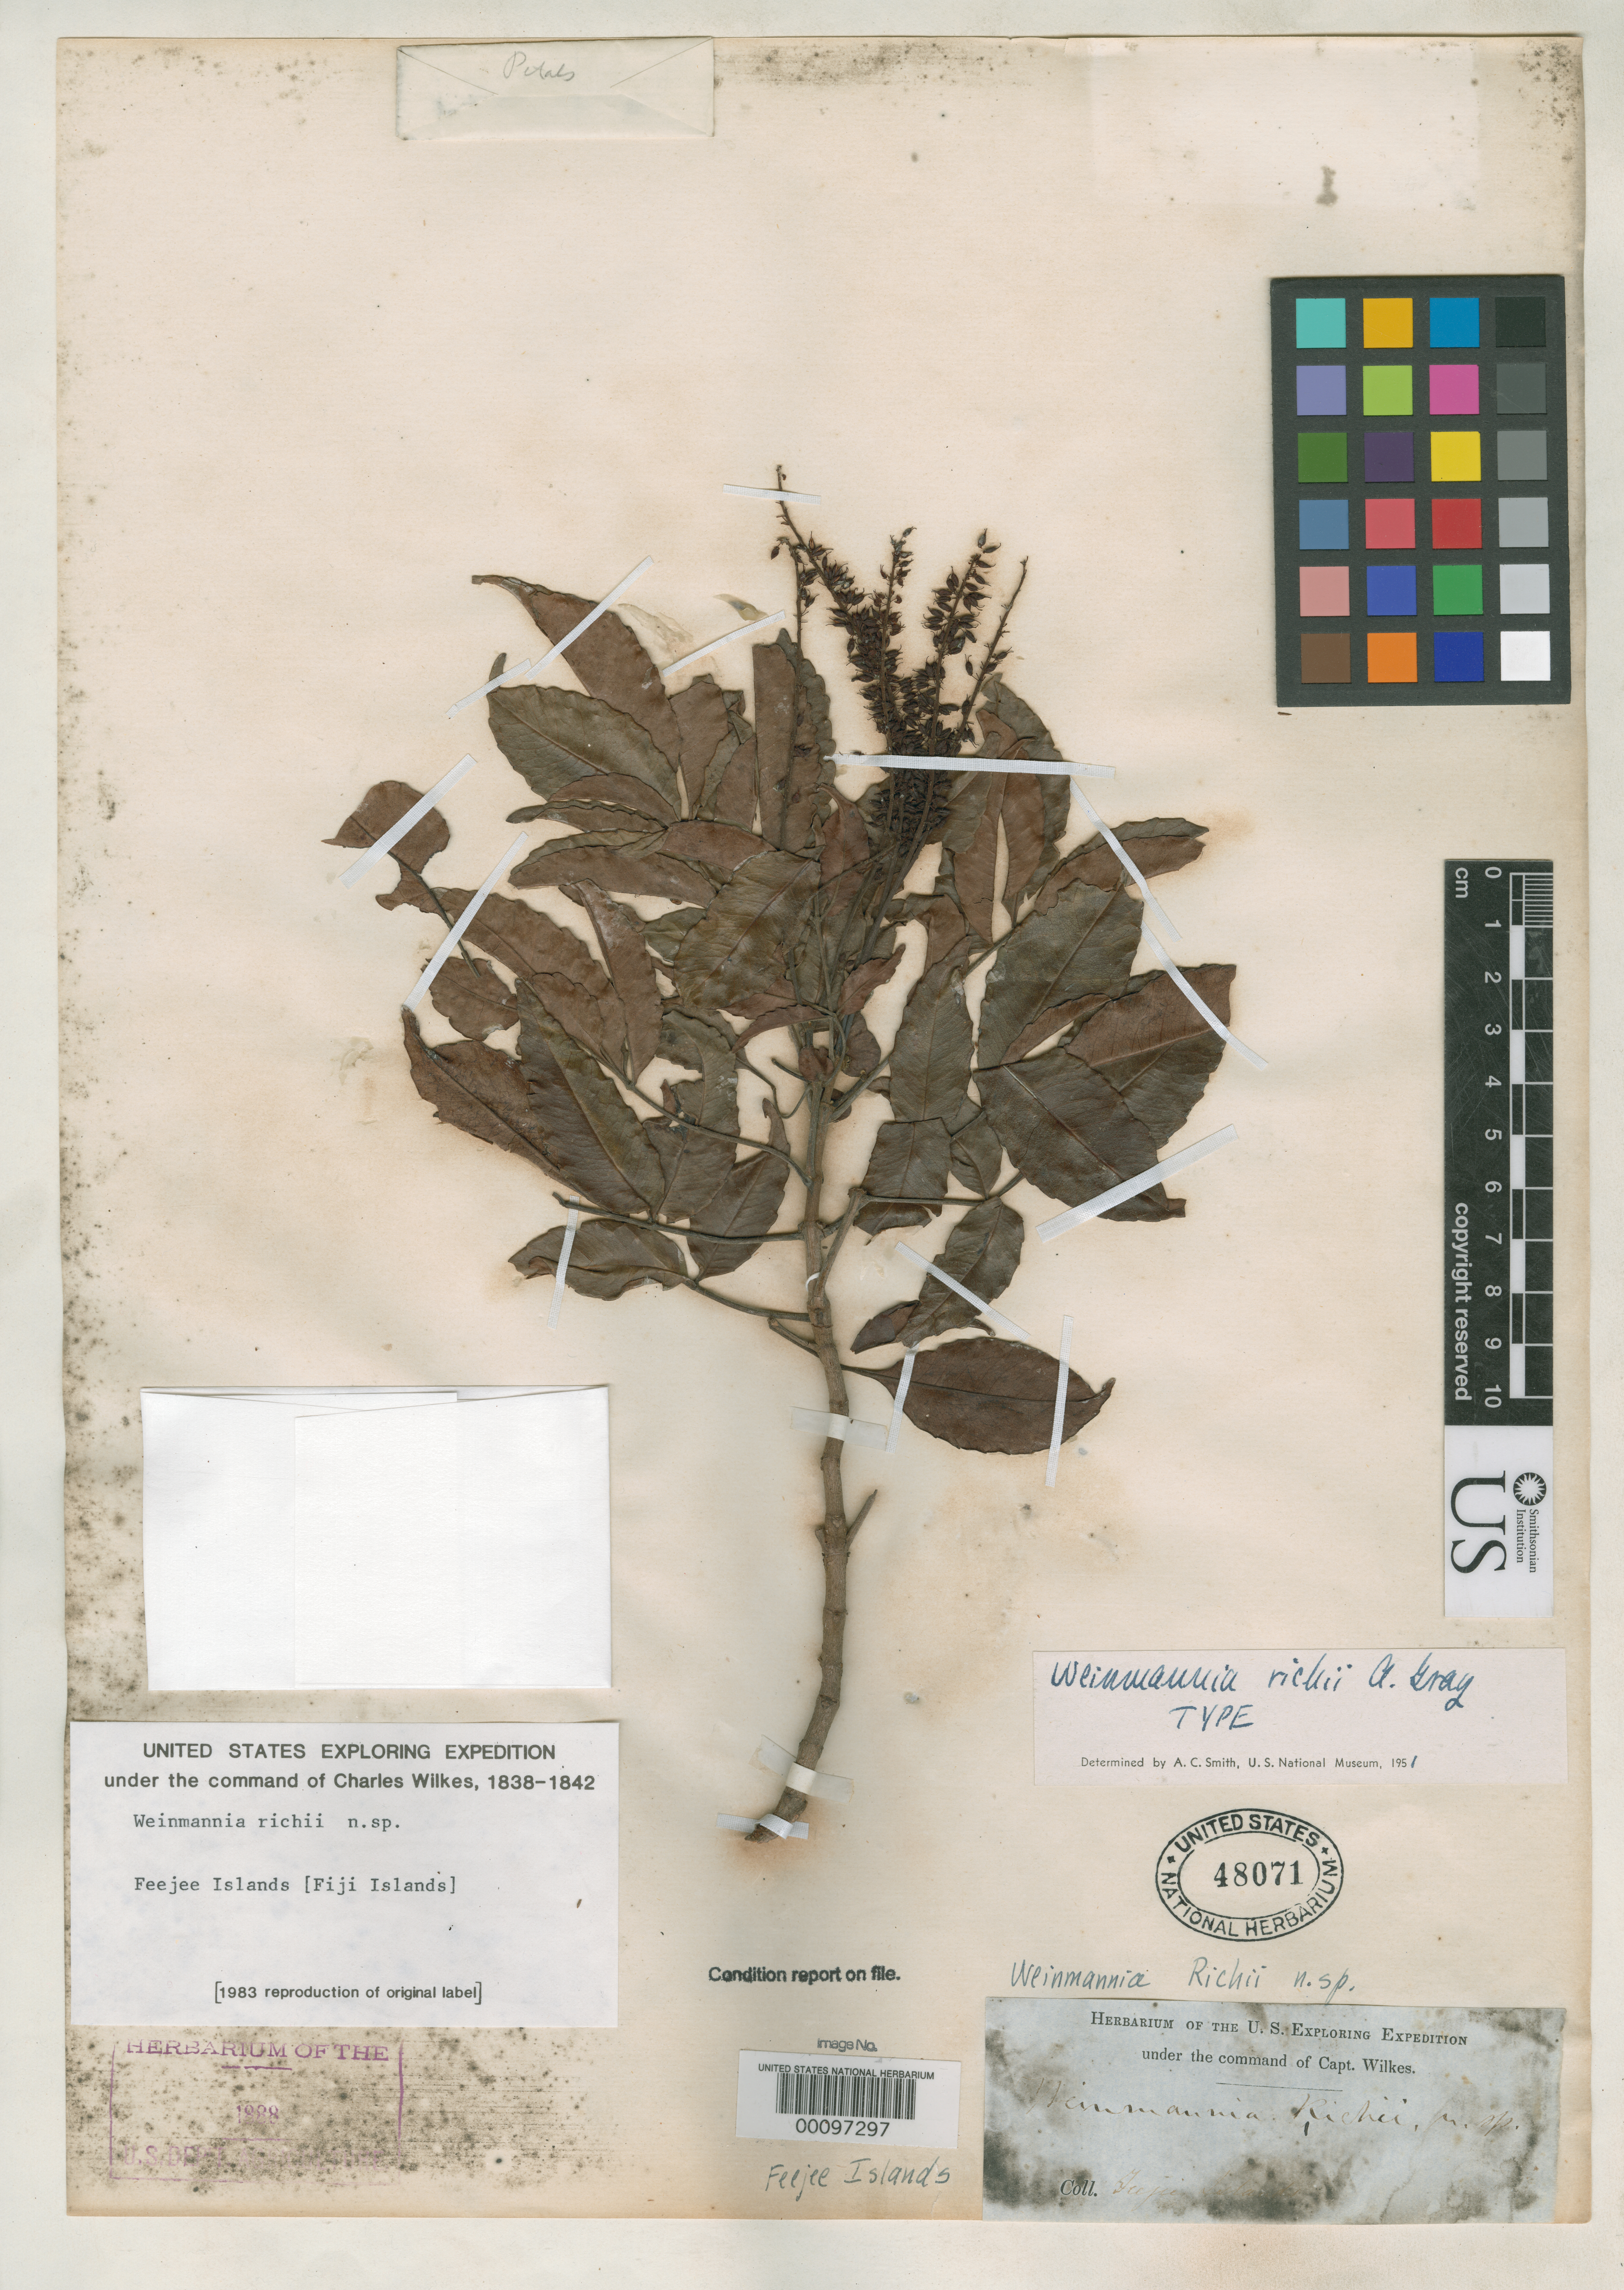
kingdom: Plantae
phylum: Tracheophyta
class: Magnoliopsida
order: Oxalidales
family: Cunoniaceae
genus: Weinmannia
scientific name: Weinmannia richii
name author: A. Gray in Wilkes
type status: Type Collection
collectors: Wilkes Explor. Exped.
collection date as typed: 1838 to -- --- 1842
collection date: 1838/1842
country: Fiji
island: Vanua Levu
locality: Mountains at Sandalwood Bay. [Vanua Levu Group]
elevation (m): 610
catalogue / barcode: US 48071